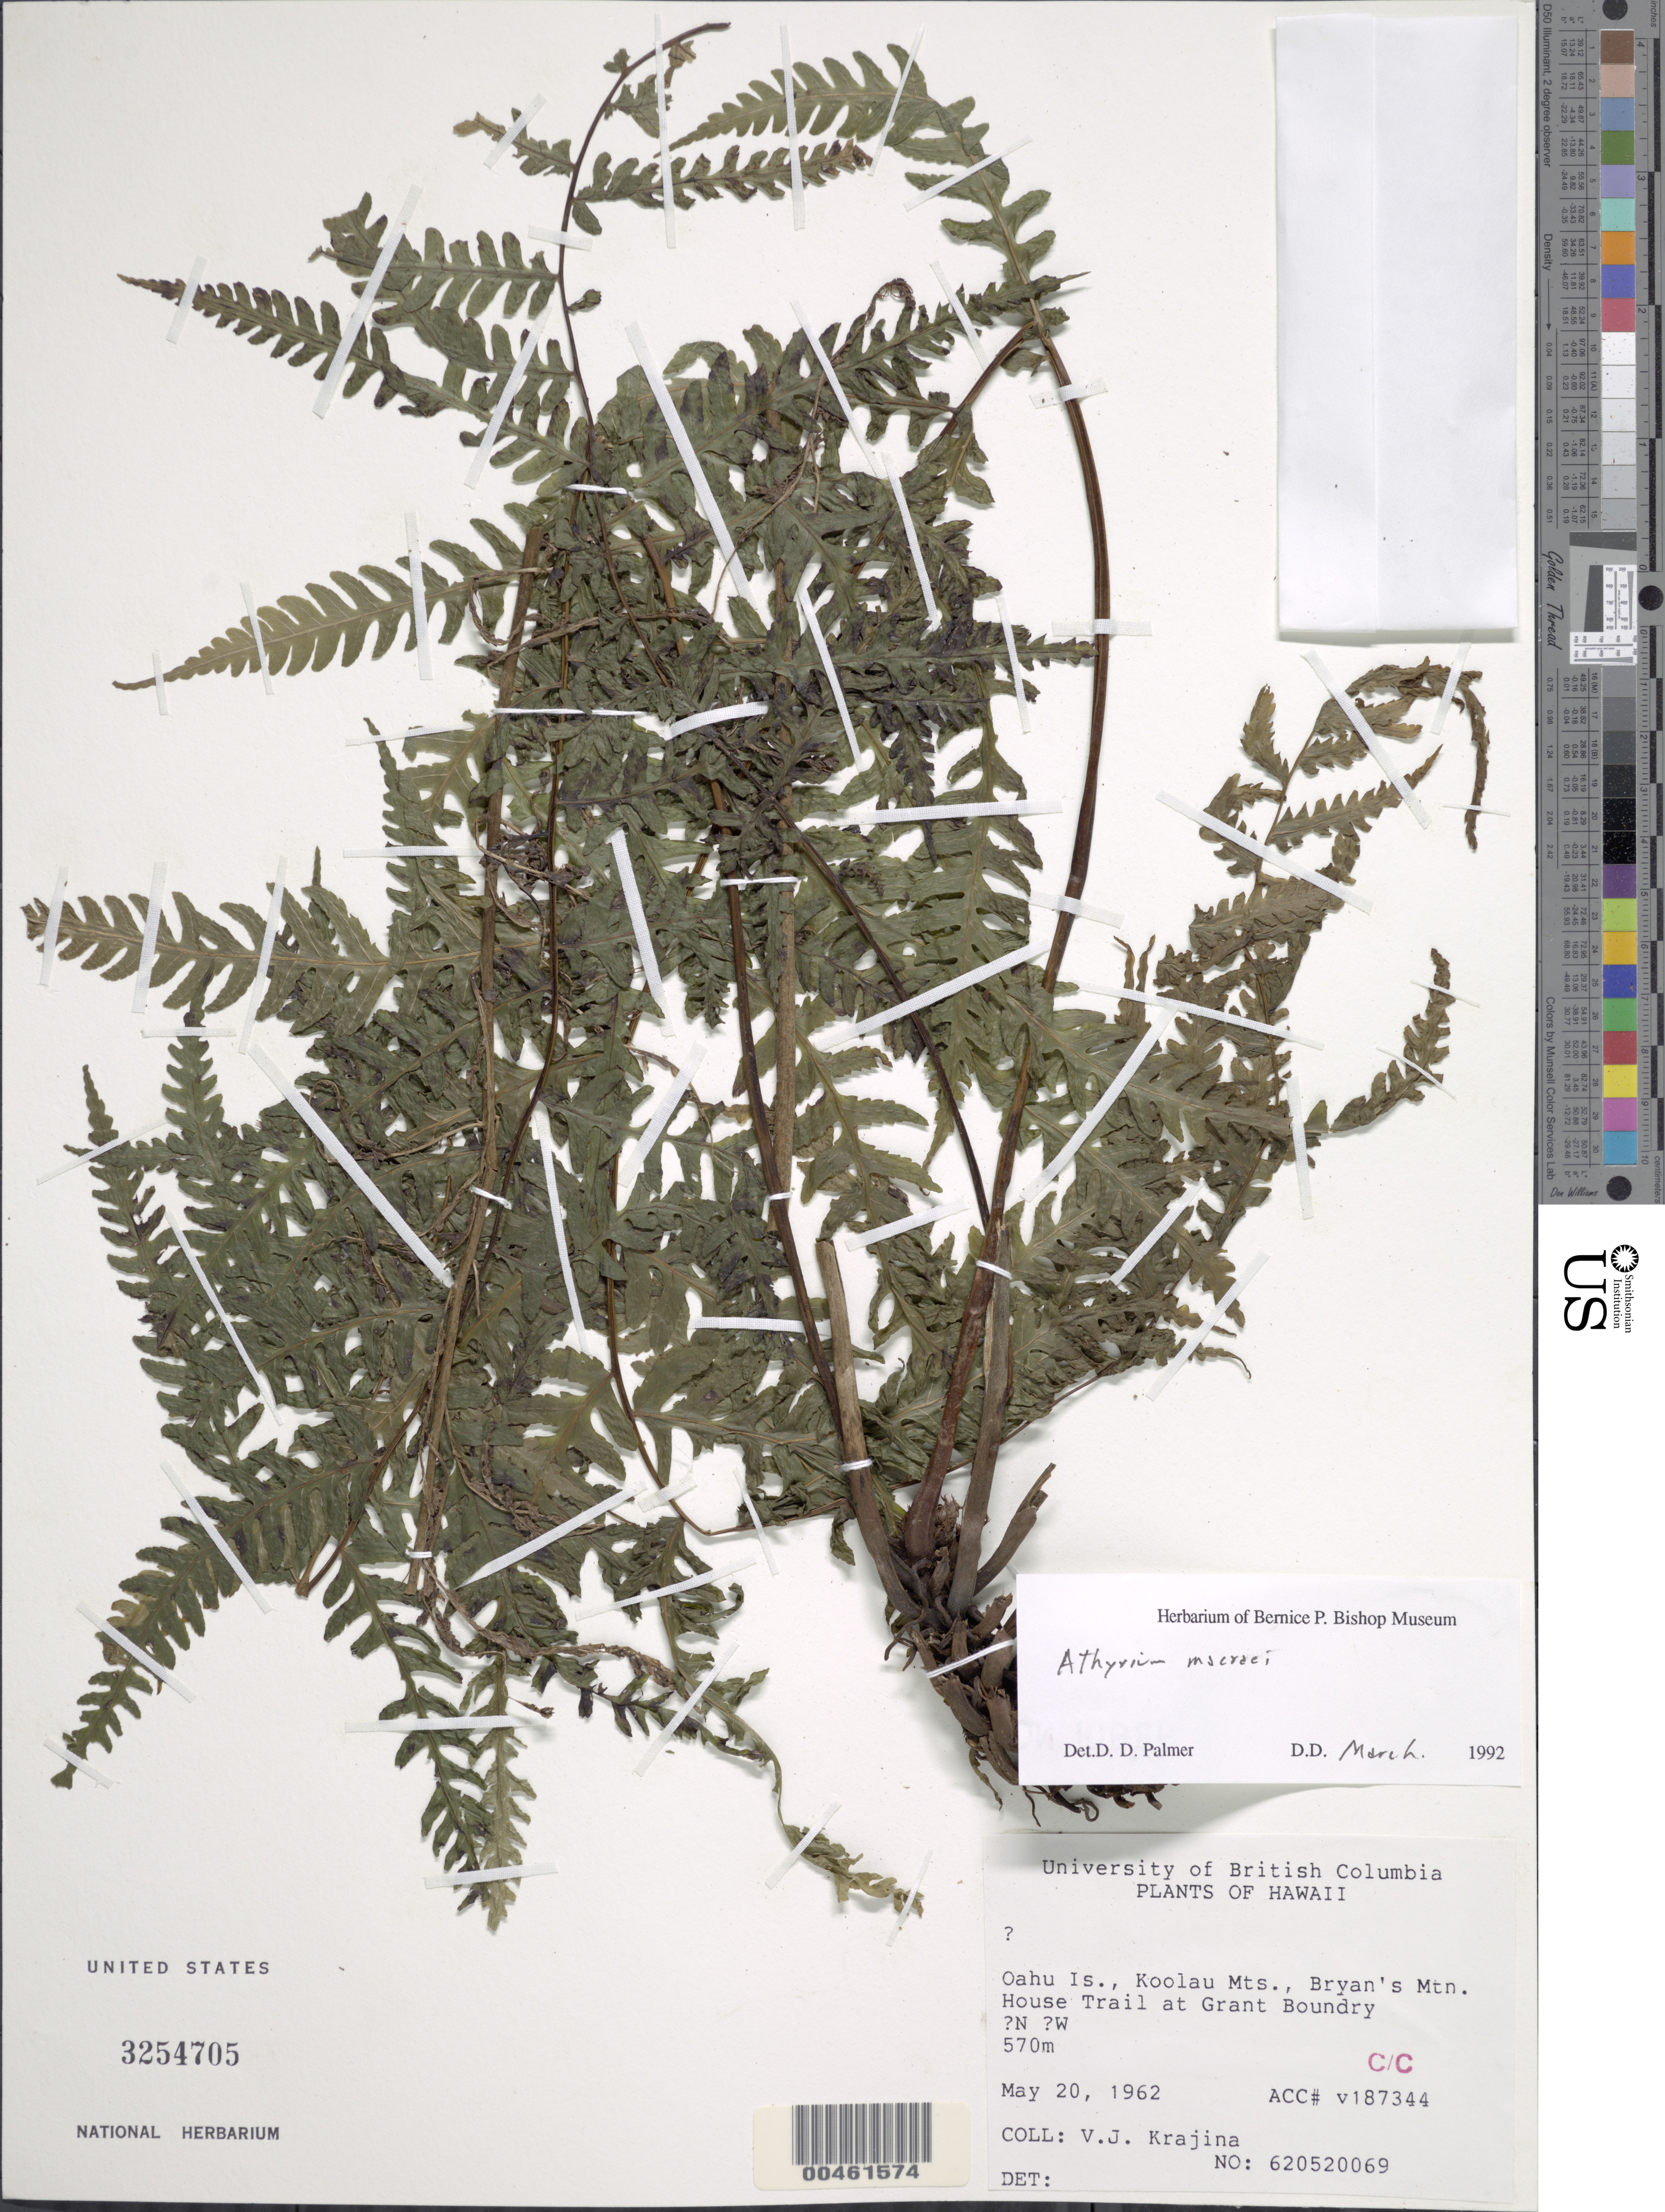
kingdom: Plantae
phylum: Tracheophyta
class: Polypodiopsida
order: Polypodiales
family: Athyriaceae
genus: Deparia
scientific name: Deparia prolifera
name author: (Kaulf.) Hook. & Grev.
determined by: Wagner, W. L., (BOT), Smithsonian Institution - National Museum of Natural History (UNITED STATES)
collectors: V. Krajina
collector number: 620520069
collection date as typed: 20 May 1962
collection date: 1962-05-20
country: United States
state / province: Hawaii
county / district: Honolulu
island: Oahu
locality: Koolau Mts., Bryan's Mtn., House trail at Grant Boundary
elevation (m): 570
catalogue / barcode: US 3254705